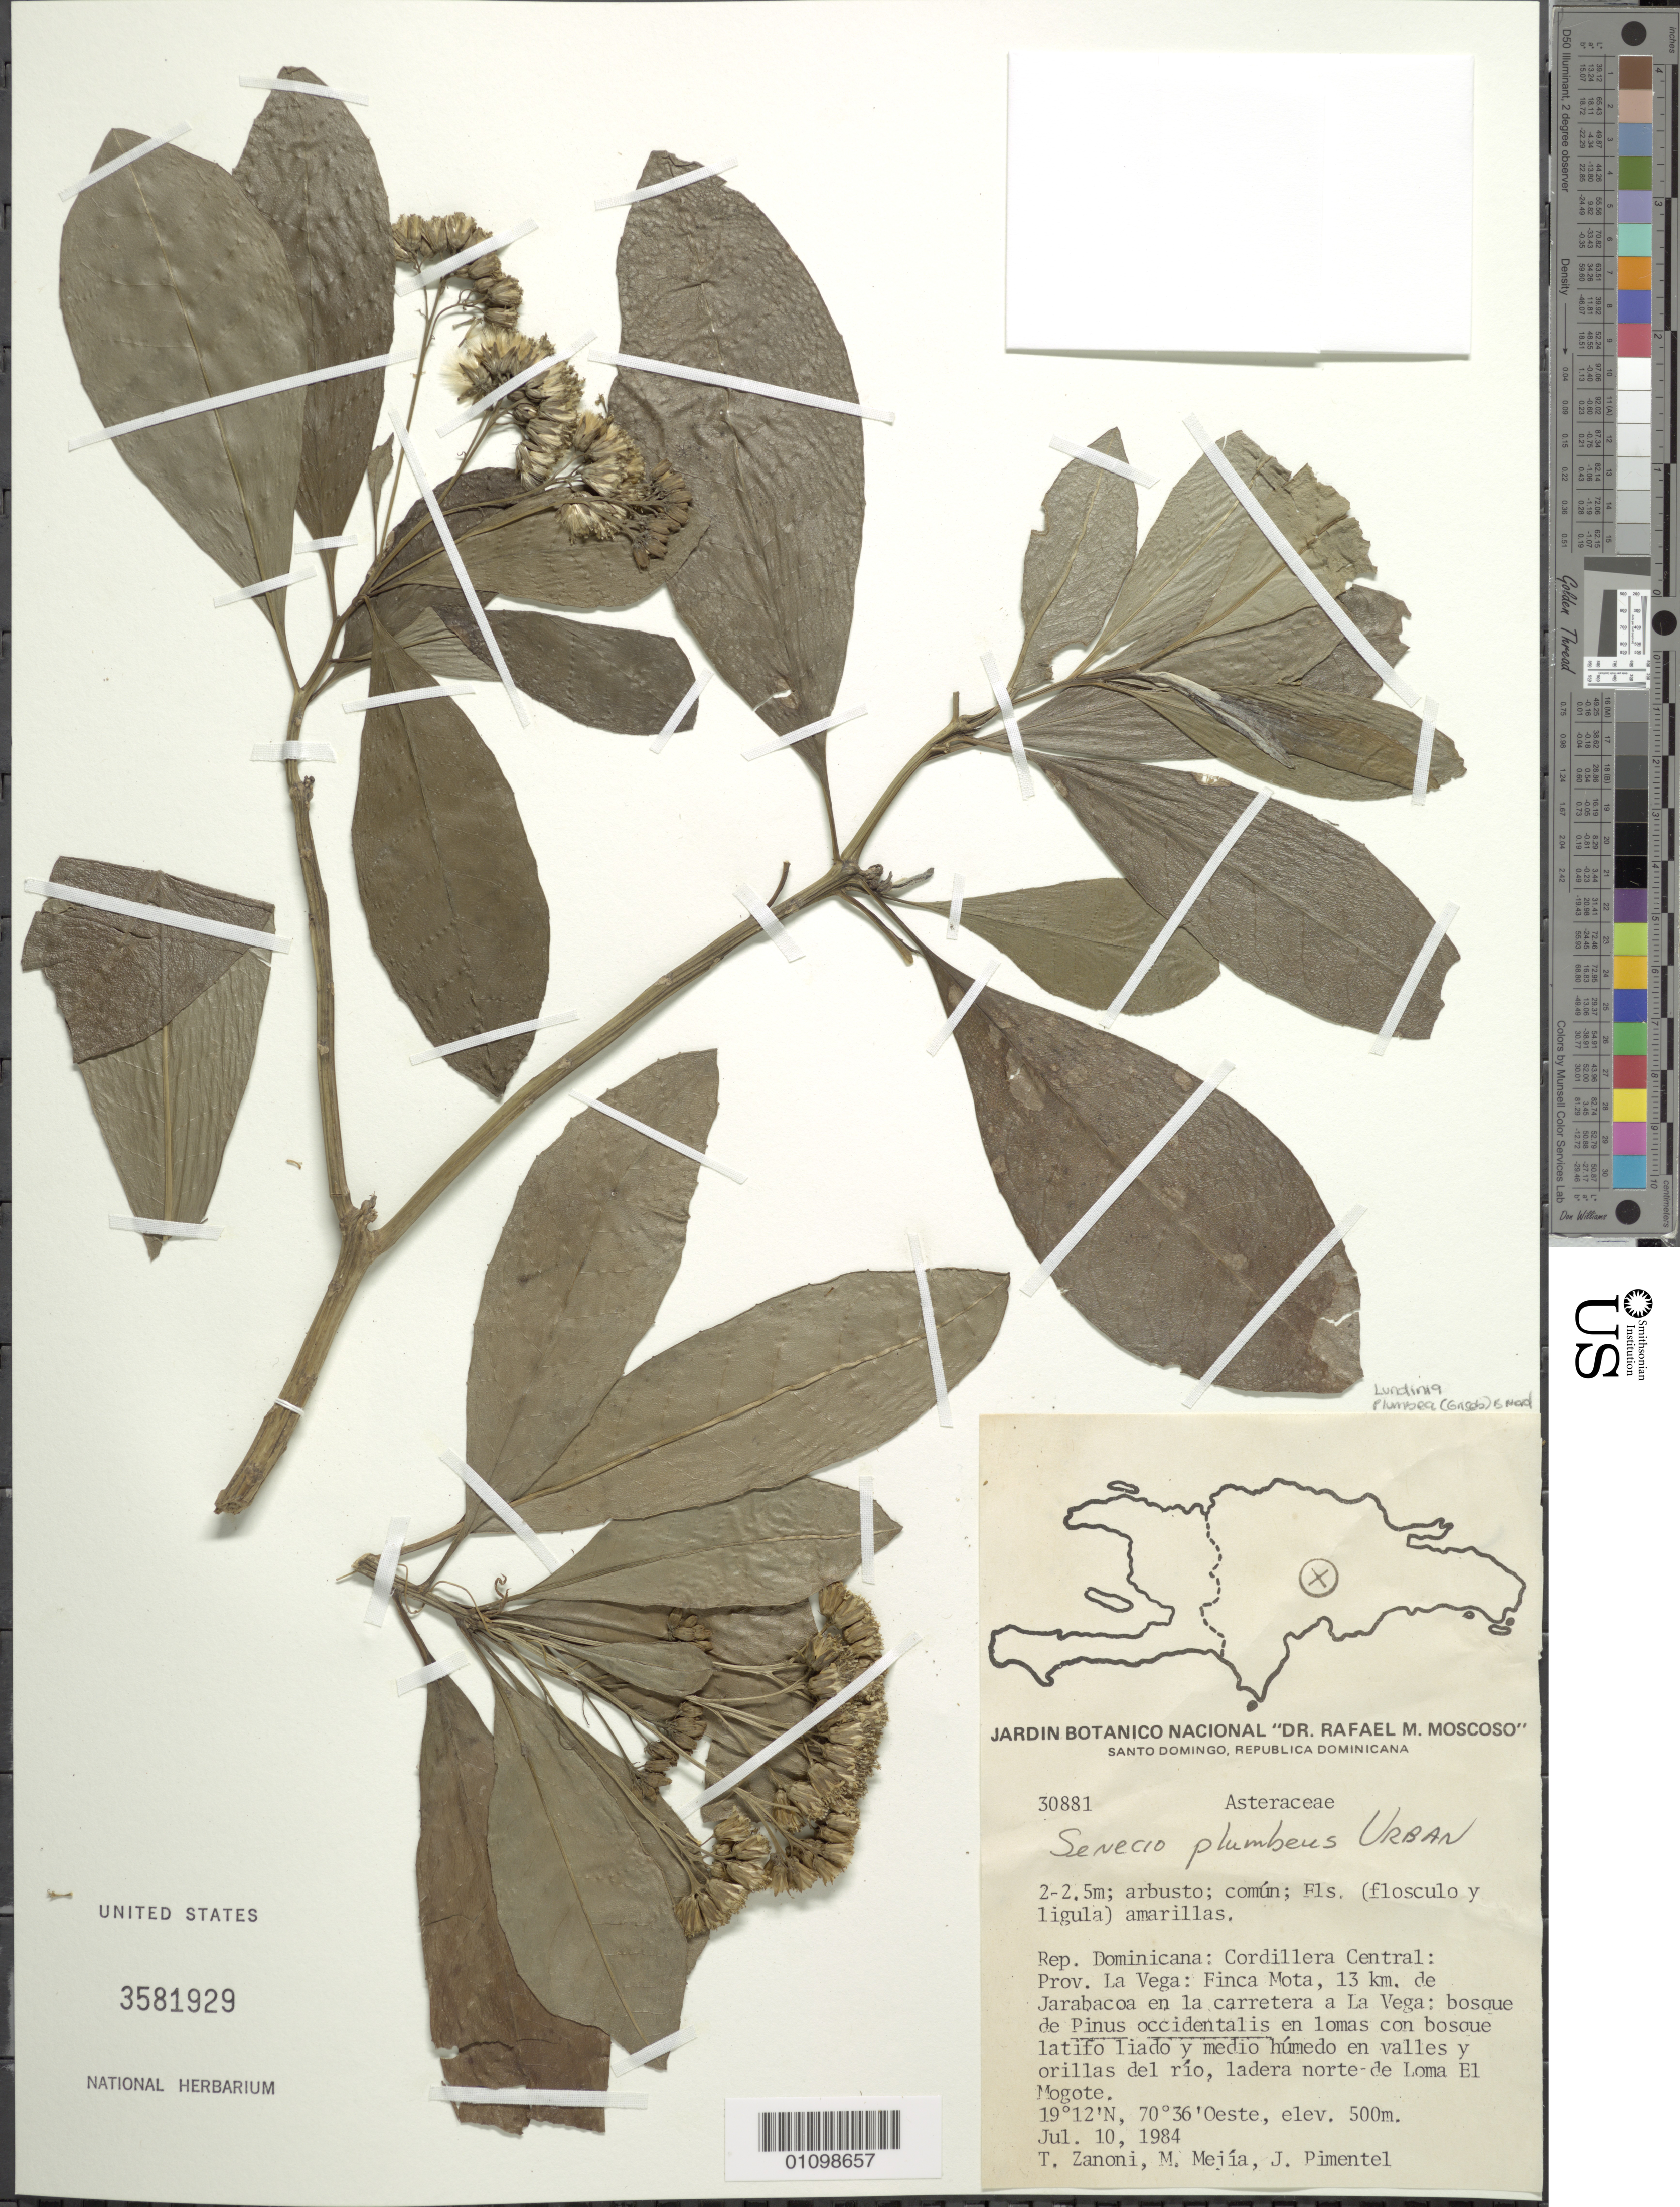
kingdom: Plantae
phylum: Tracheophyta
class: Magnoliopsida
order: Asterales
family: Asteraceae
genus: Senecio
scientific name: Senecio plumbeus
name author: Griseb.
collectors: T. A. Zanoni, M. Mejia & J. Pimentel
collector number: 30881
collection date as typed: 10 Jul 1984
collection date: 1984-07-10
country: Dominican Republic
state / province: La Vega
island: Hispaniola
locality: Finca Mota, 13 km de Jarabacoa en la carretera a La Vega: bosque de Pinus occidentalis en lomas can bosque latifo liado y medio humedo en valles y orillas del rio, ladera norte-de Loma El Mogote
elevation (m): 500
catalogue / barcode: US 3581929